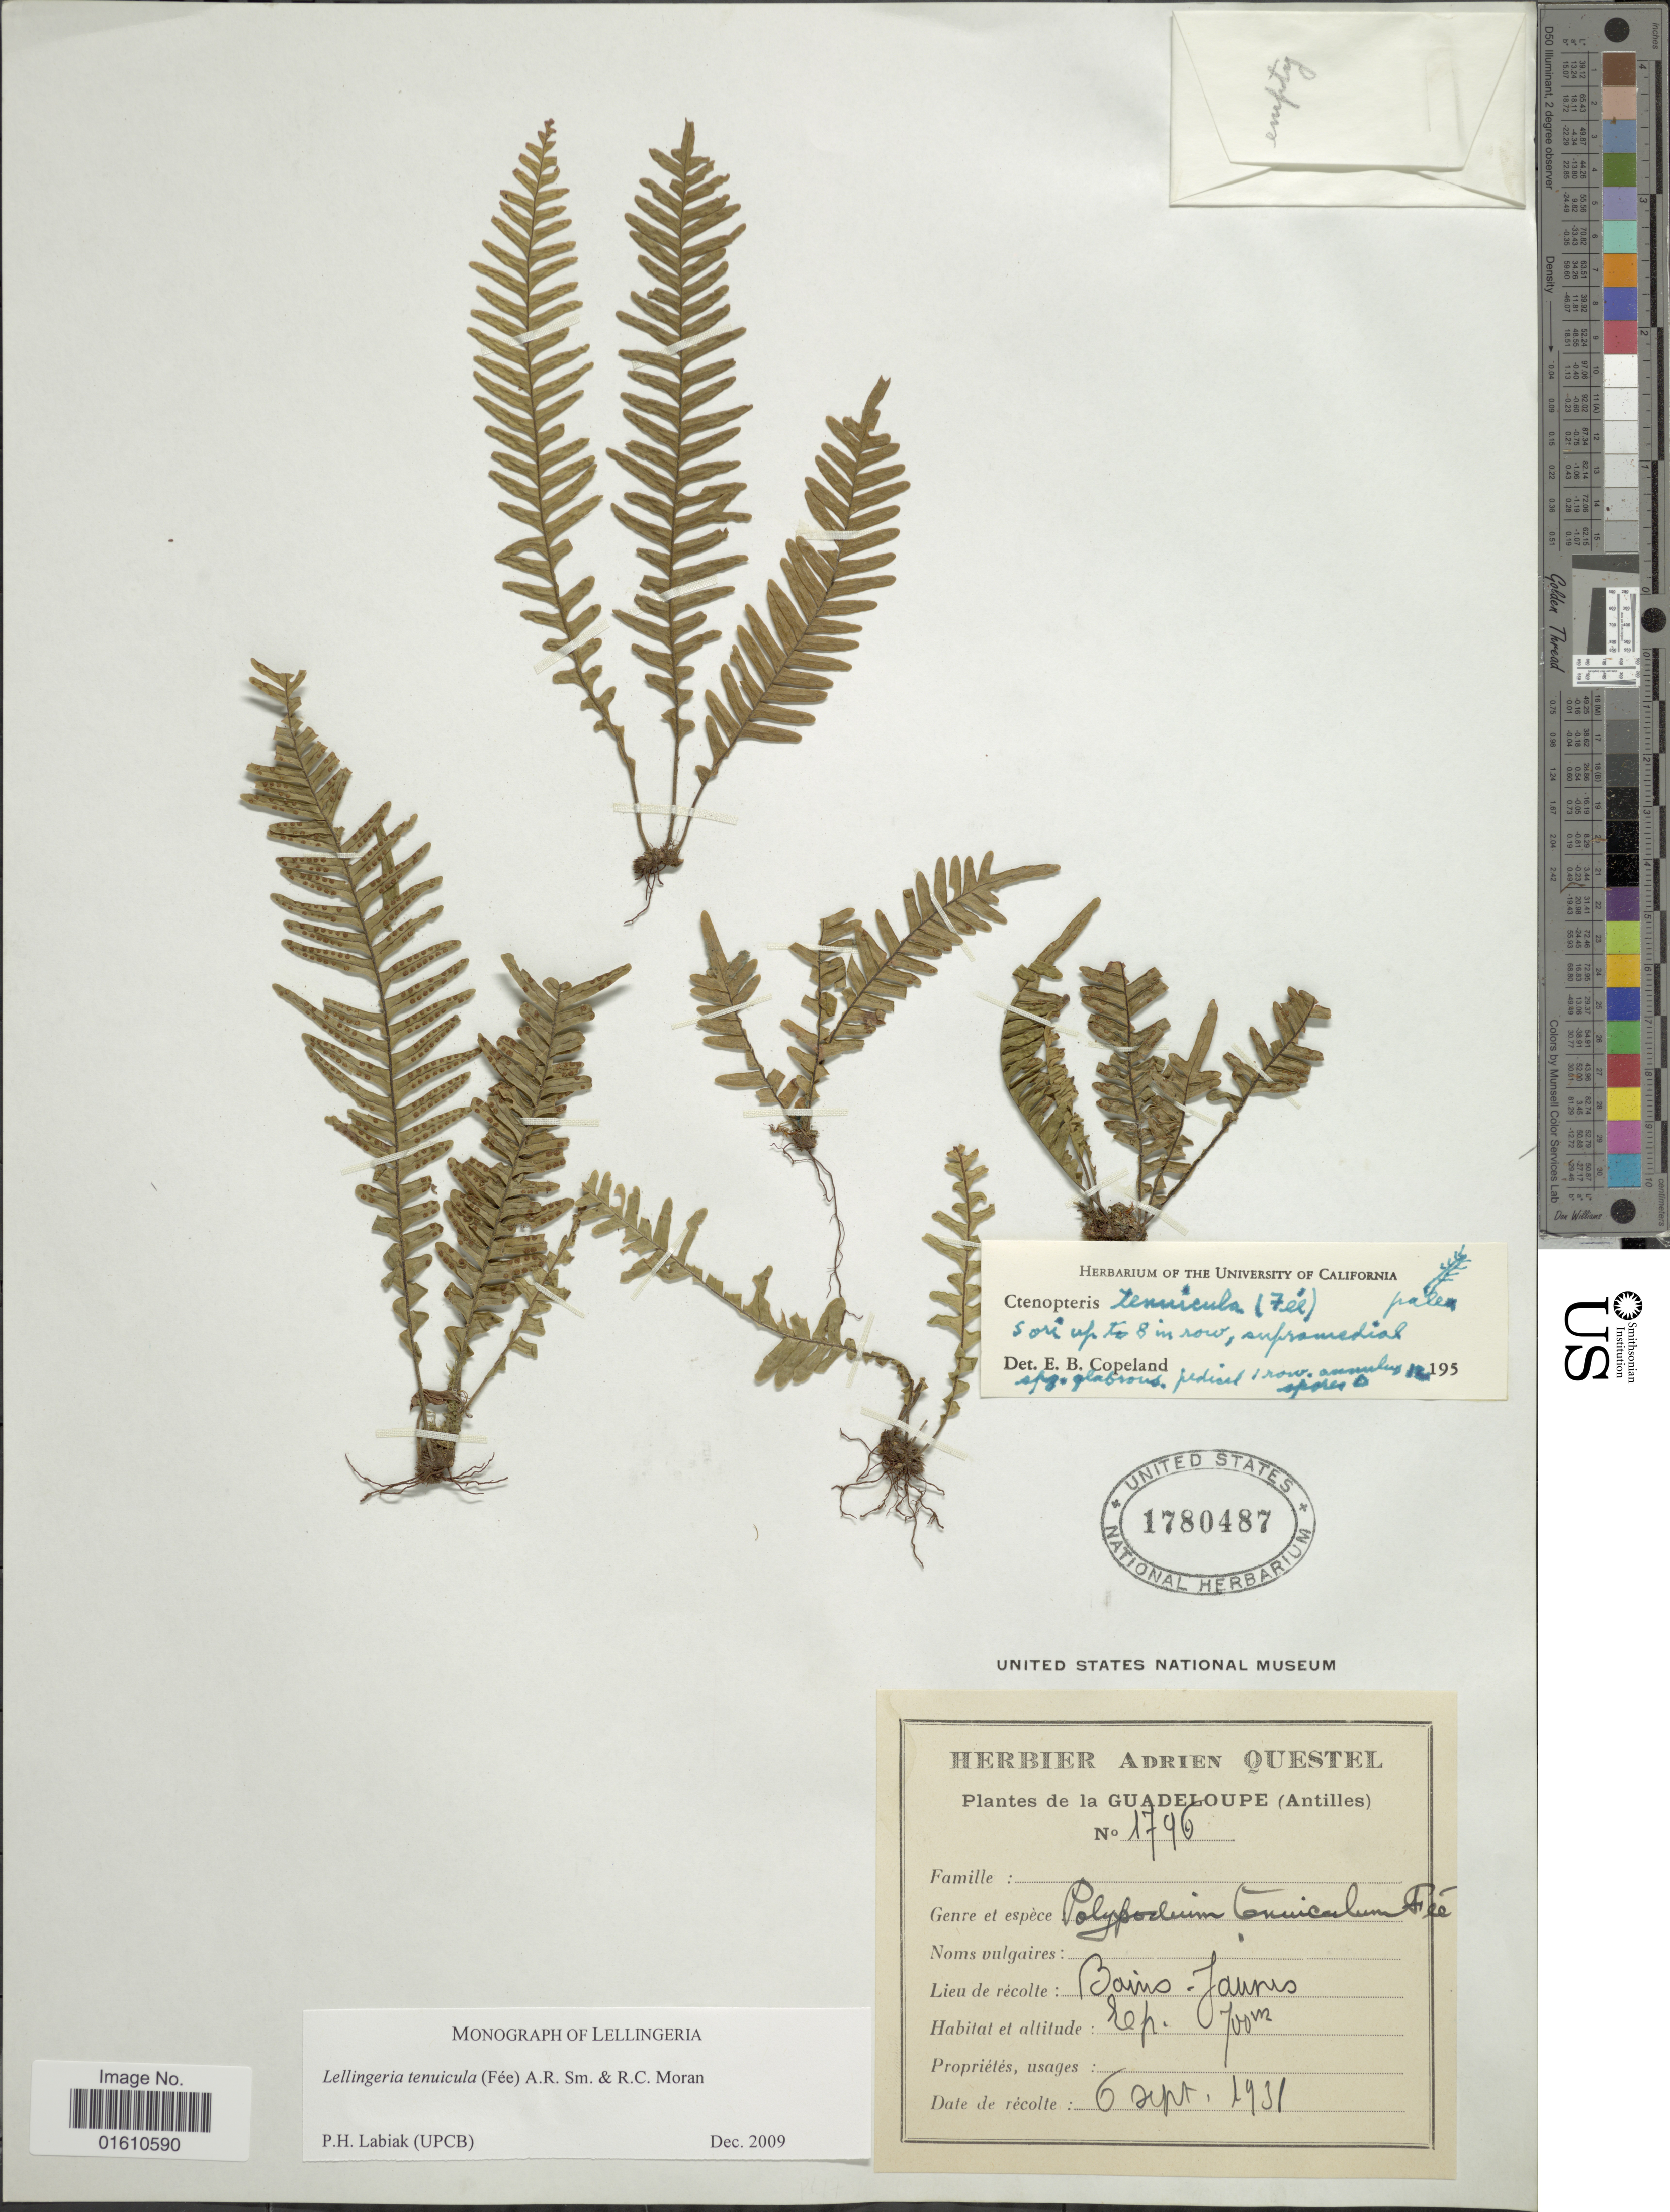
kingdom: Plantae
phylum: Tracheophyta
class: Polypodiopsida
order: Polypodiales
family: Polypodiaceae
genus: Lellingeria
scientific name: Lellingeria tenuicula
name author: (Fée) A.R. Sm. & R.C. Moran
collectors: ex herb. A. Questal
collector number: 1796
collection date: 1931-09-06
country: Guadeloupe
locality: Bains Jaunes.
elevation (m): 700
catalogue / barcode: US 1780487